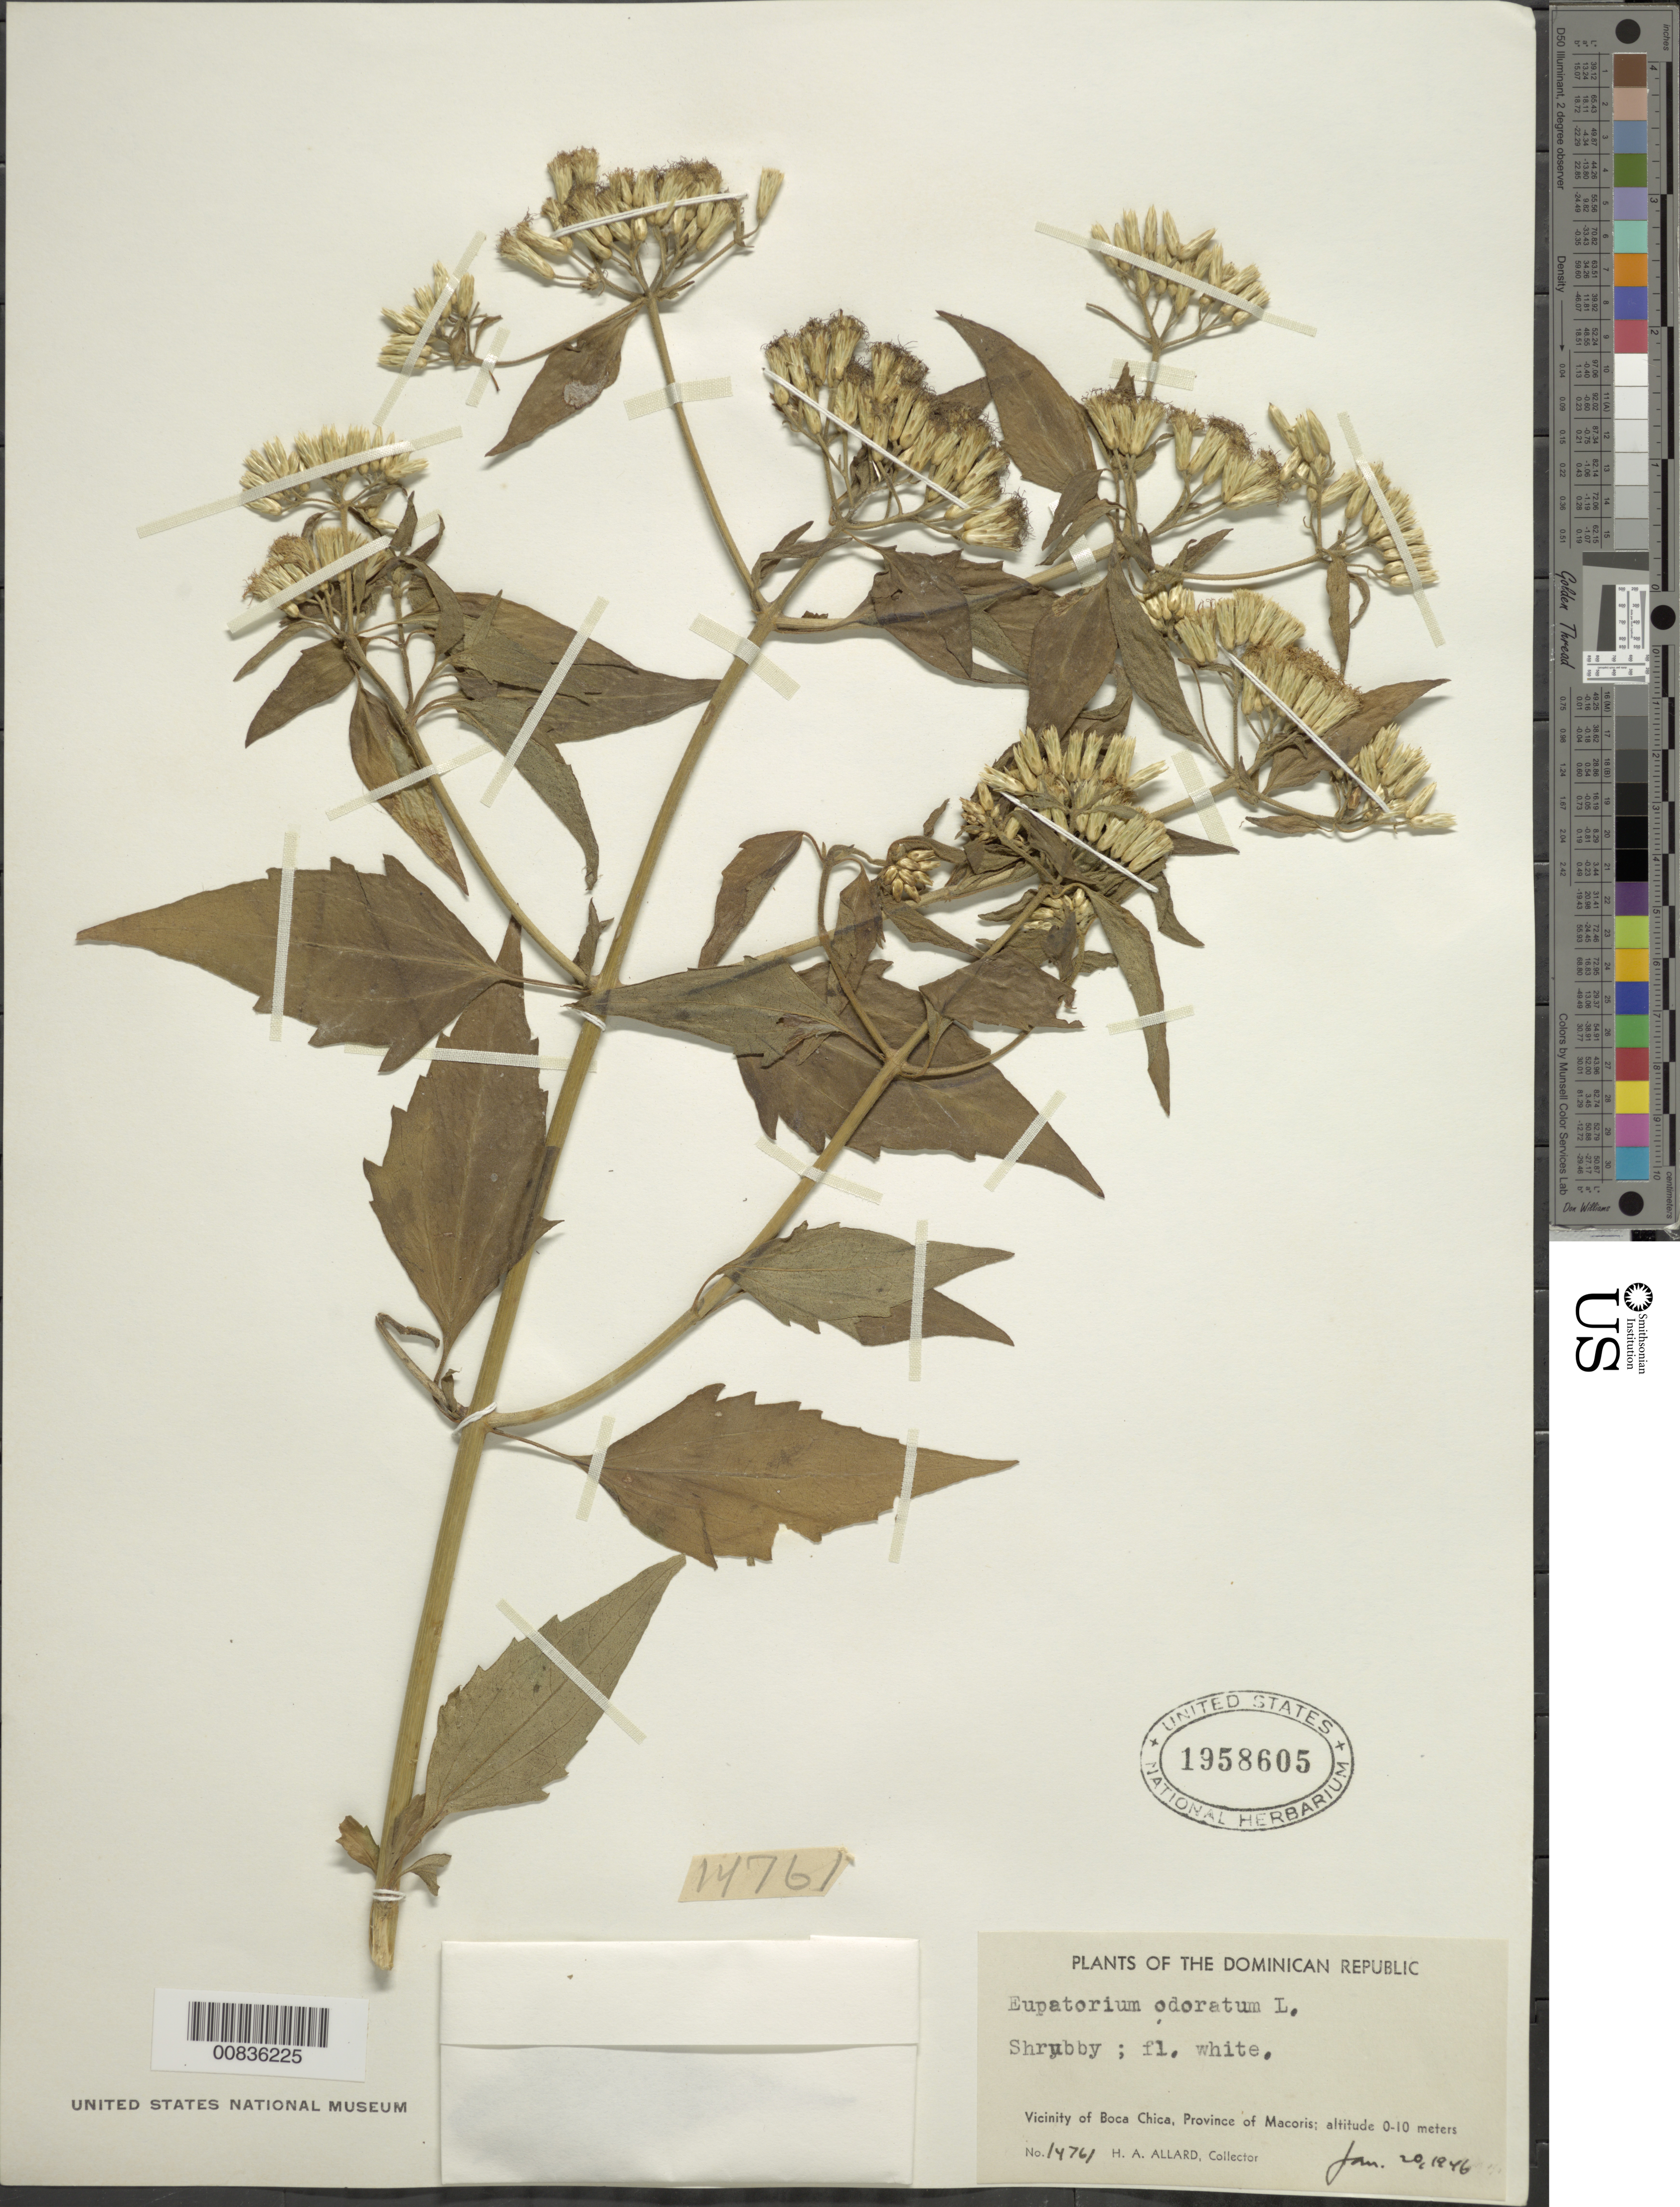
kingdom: Plantae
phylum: Tracheophyta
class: Magnoliopsida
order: Asterales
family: Asteraceae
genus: Chromolaena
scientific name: Chromolaena odorata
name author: (L.) R.M. King & H. Rob.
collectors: H. A. Allard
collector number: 14761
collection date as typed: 20 Jan 1946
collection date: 1946-01-20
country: Dominican Republic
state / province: San Pedro de Macoris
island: Hispaniola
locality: Vicinity of Boca Chica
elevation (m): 0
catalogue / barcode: US 1958605